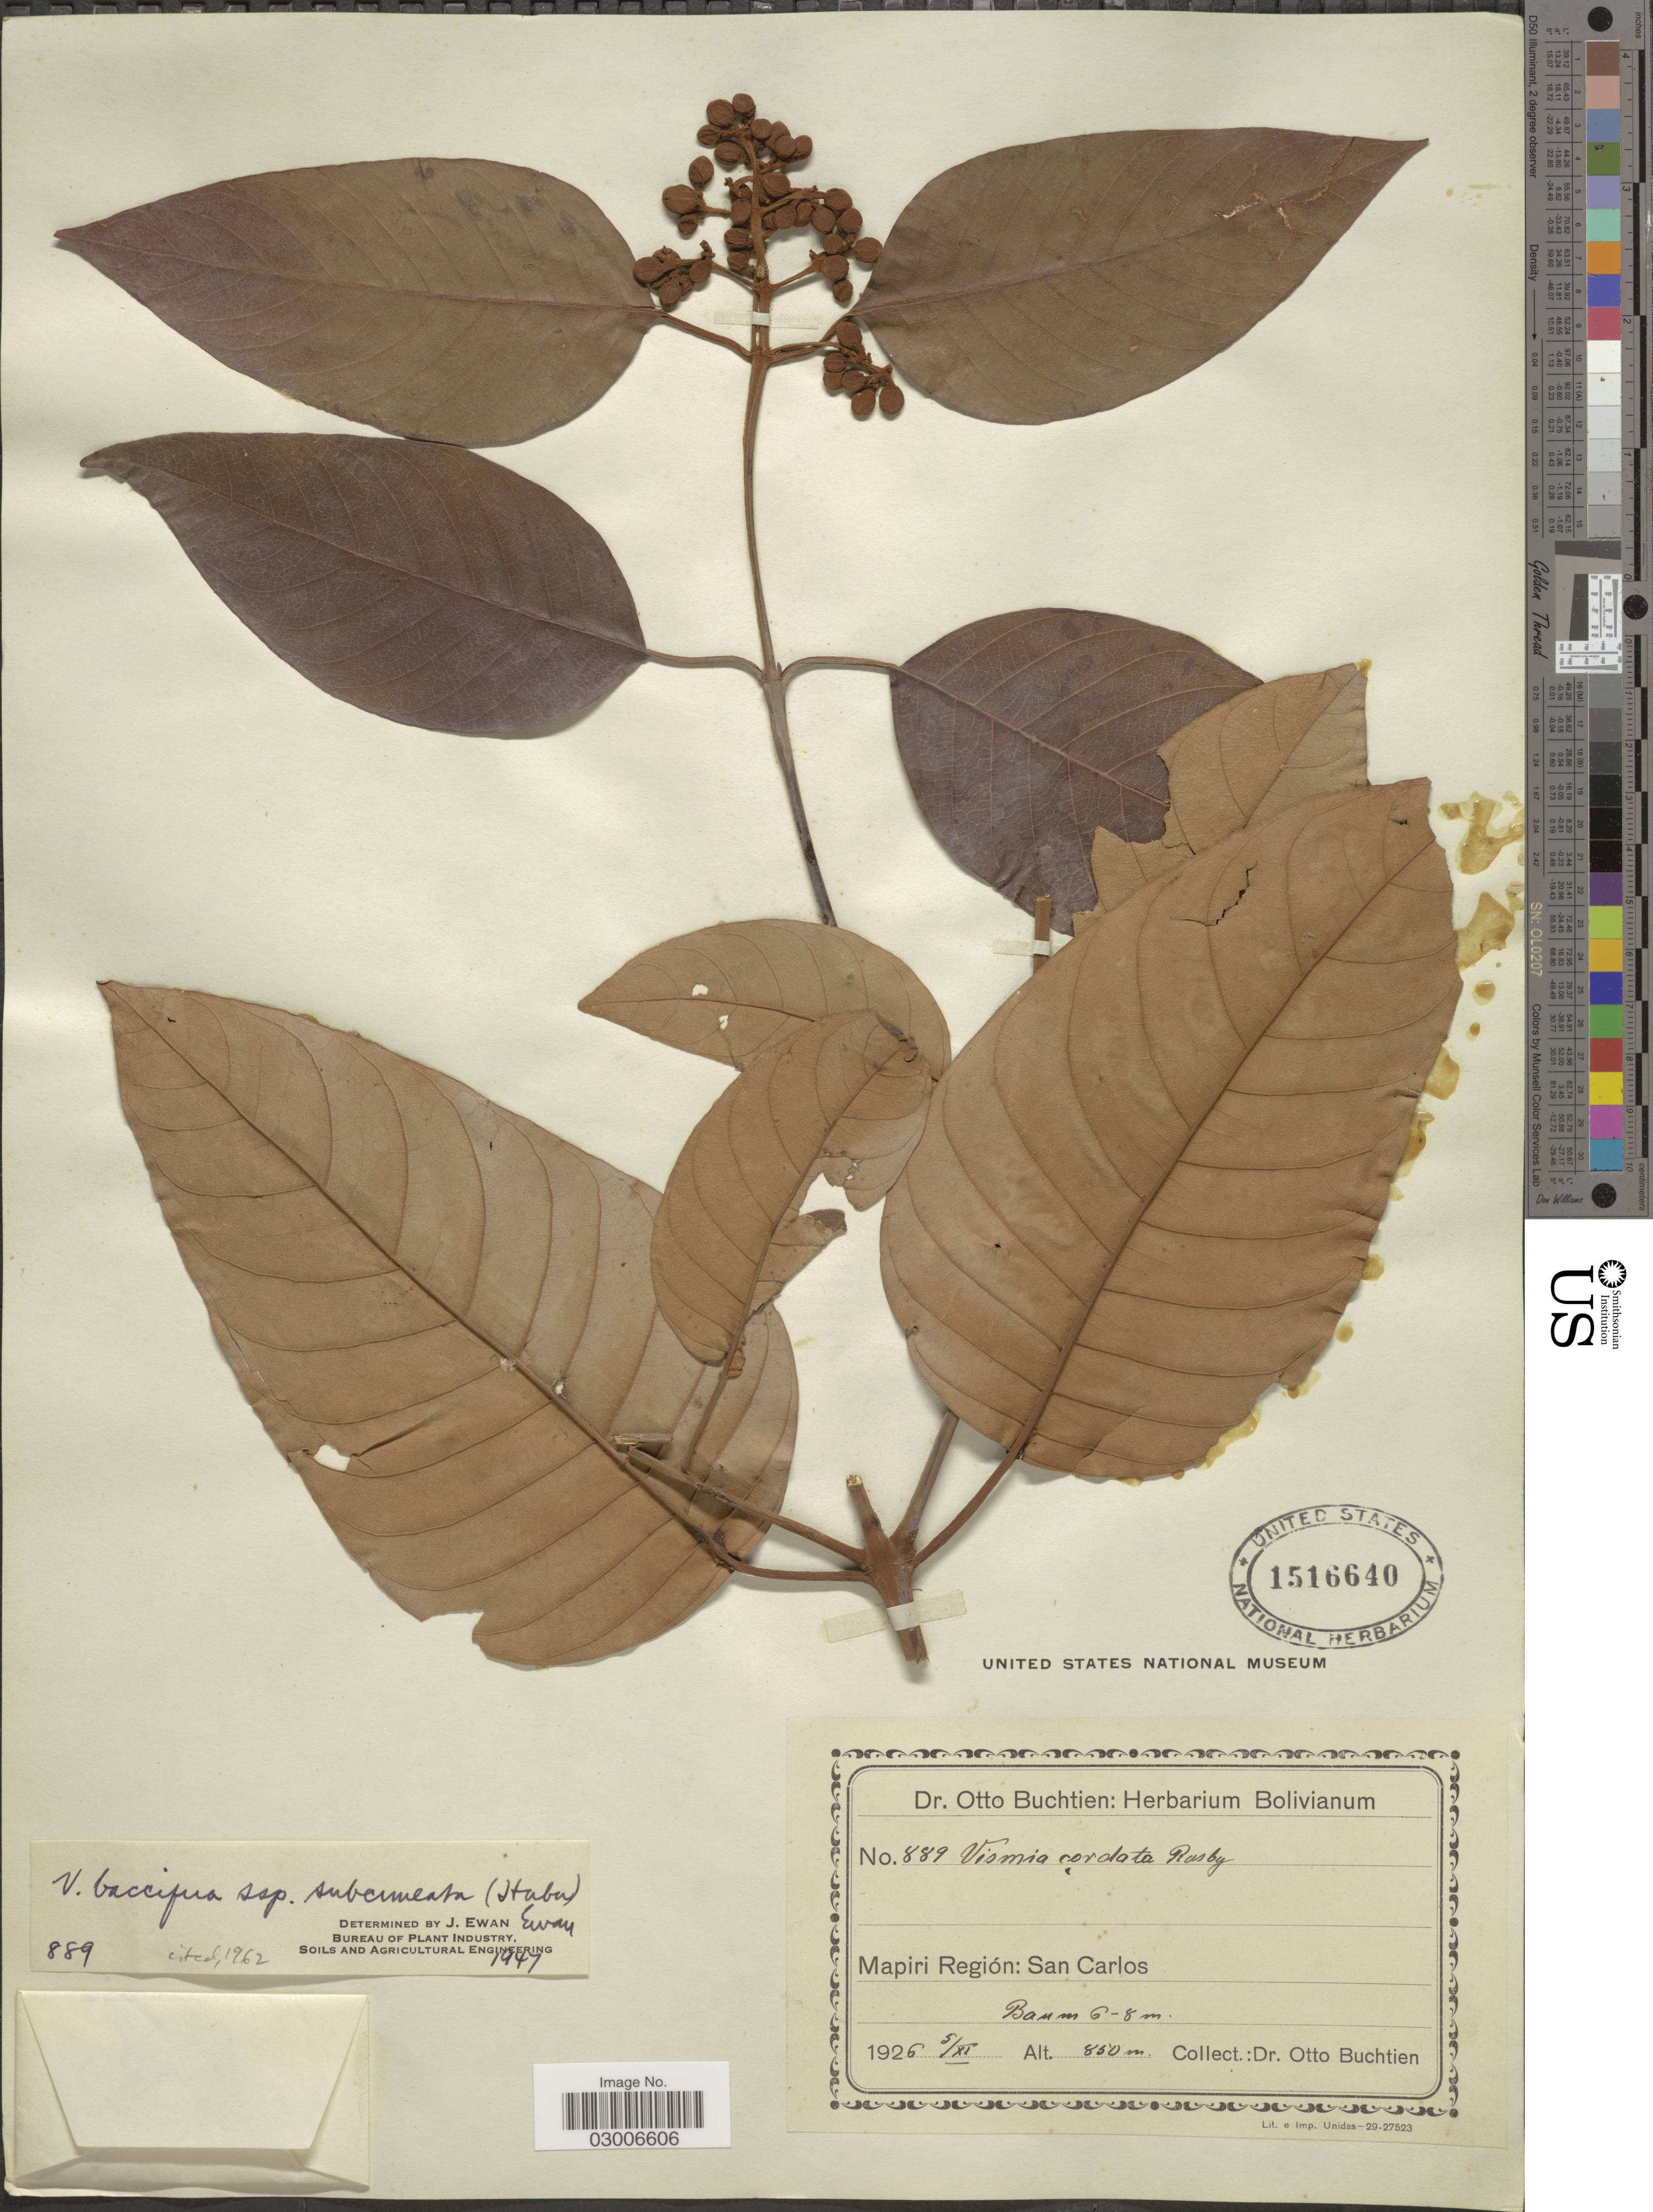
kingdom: Plantae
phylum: Tracheophyta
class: Magnoliopsida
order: Malpighiales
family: Hypericaceae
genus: Vismia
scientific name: Vismia baccifera subsp. subcuneata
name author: (Huber) Ewan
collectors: O. Buchtien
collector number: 889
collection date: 1926-11-05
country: Bolivia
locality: Mapiri Región: San Carlos.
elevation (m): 850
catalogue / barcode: US 1516640